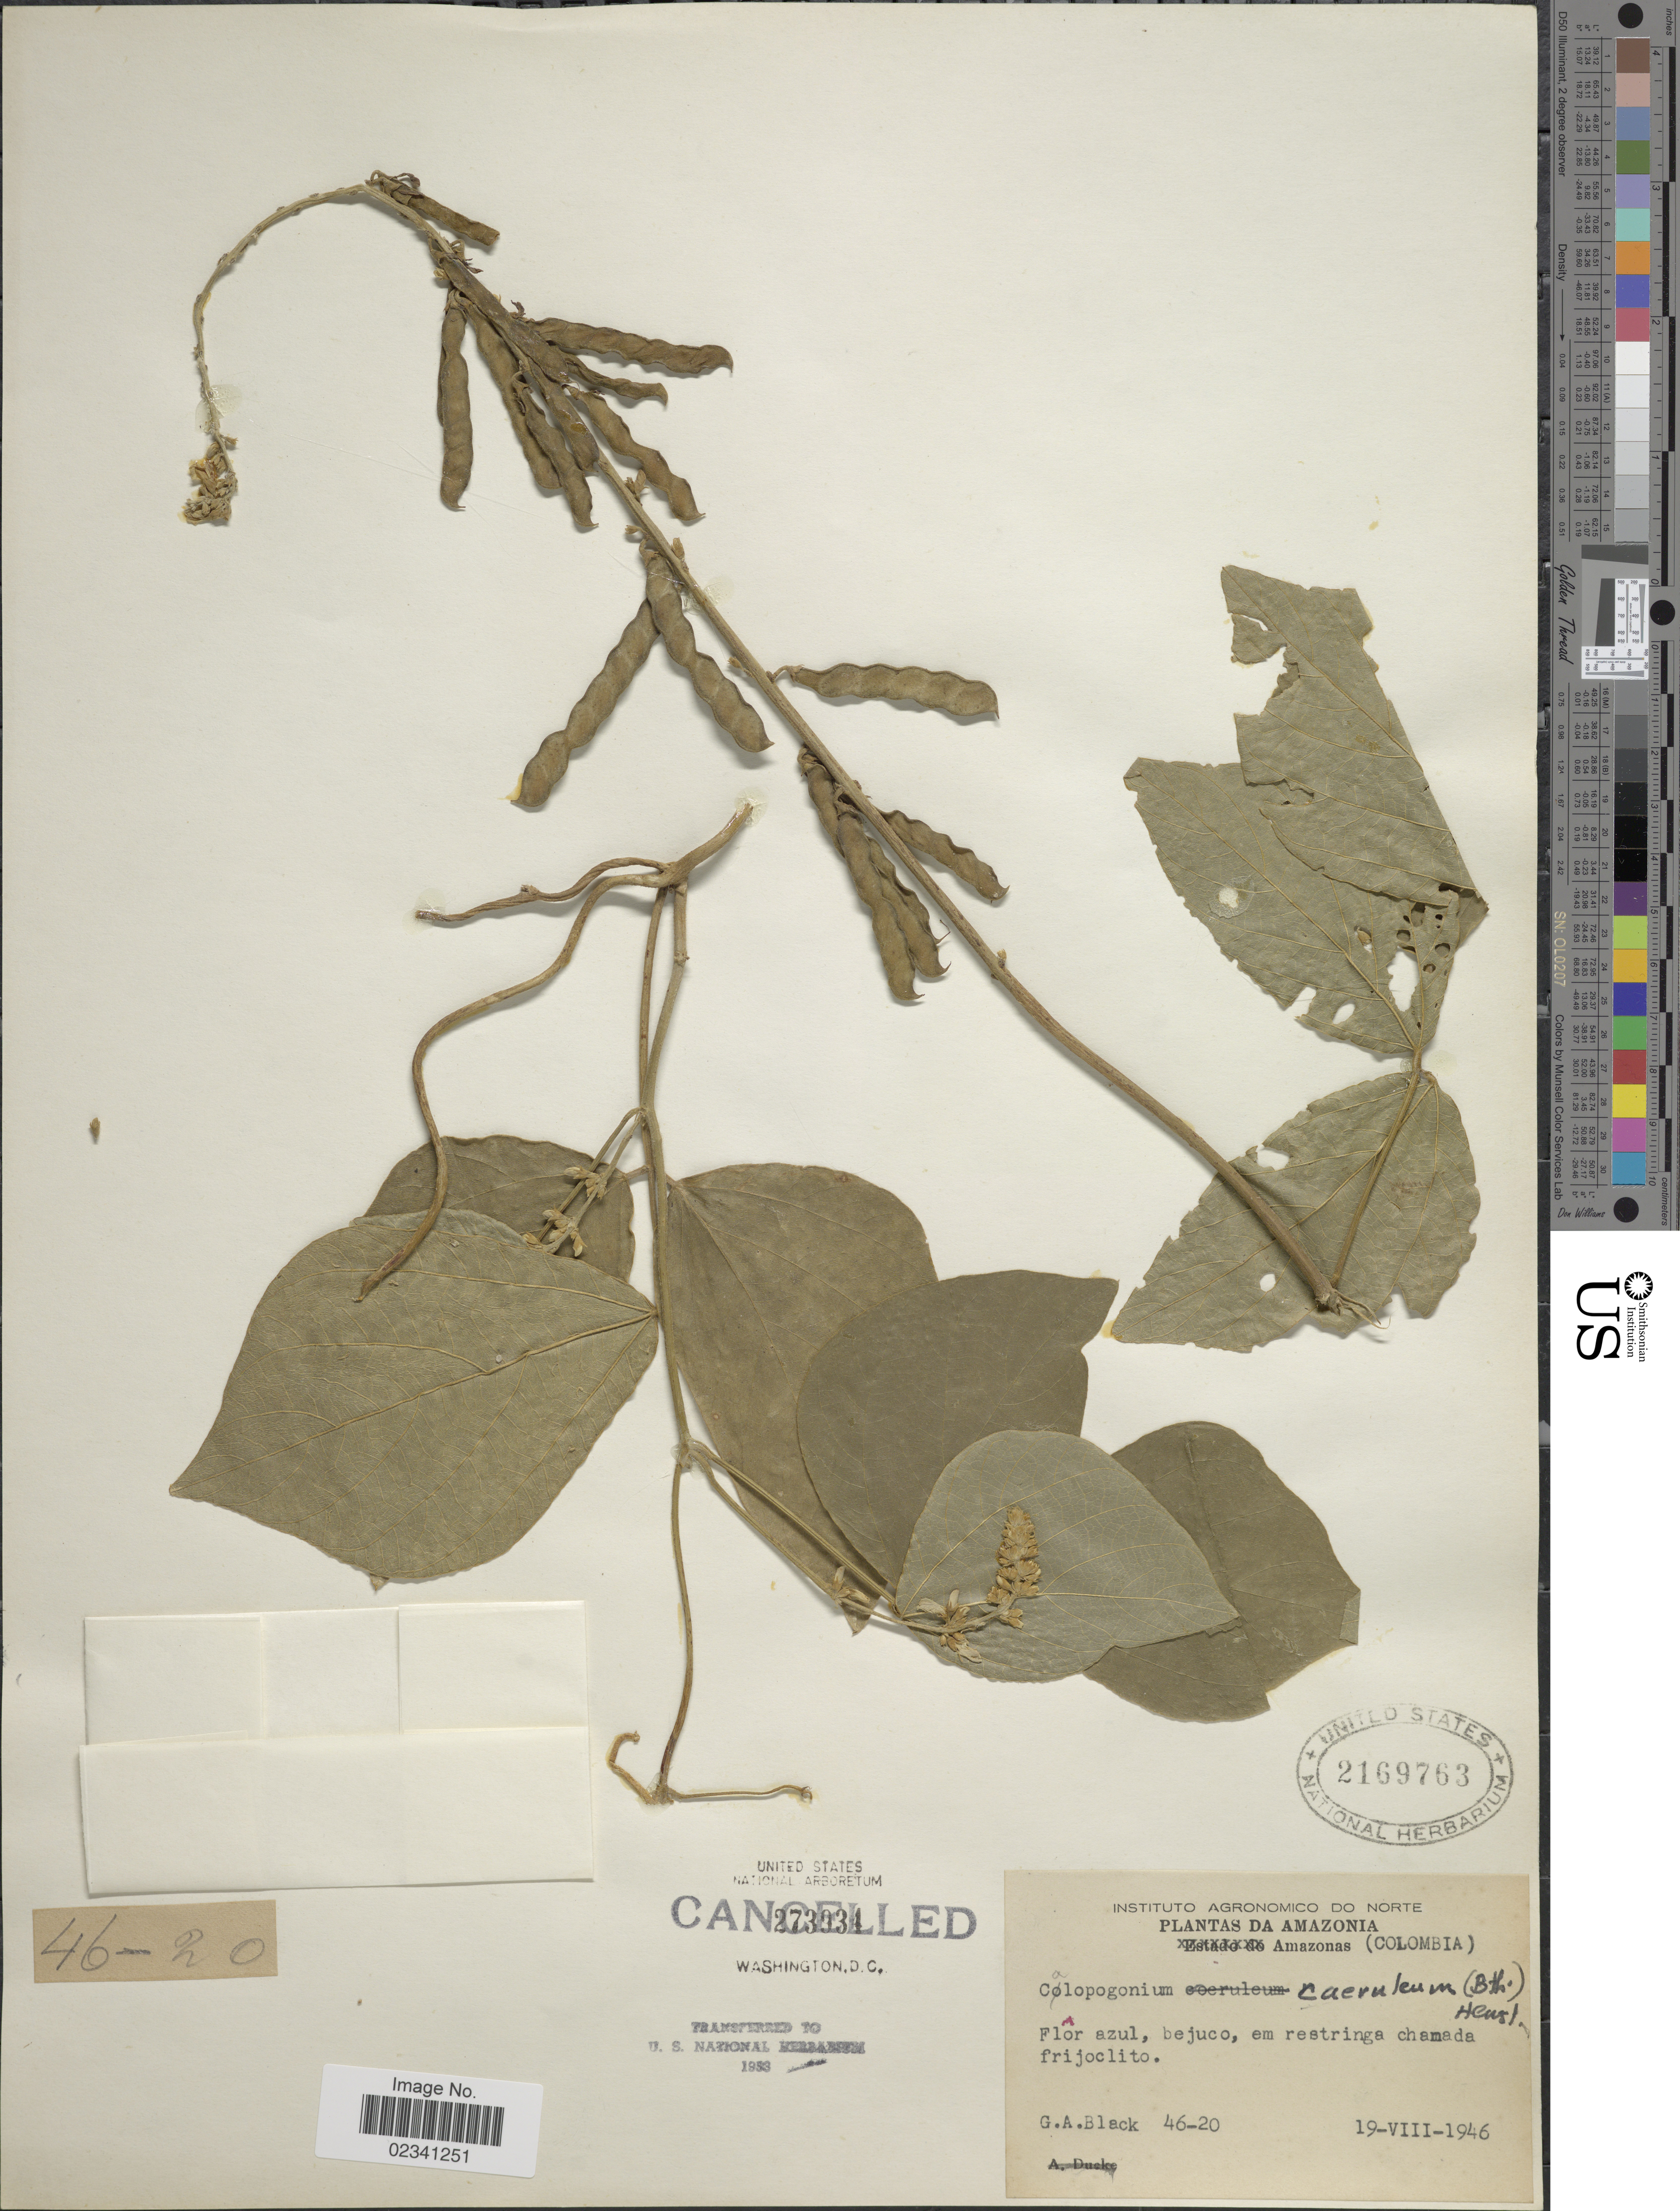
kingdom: Plantae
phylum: Tracheophyta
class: Magnoliopsida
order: Fabales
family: Fabaceae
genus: Calopogonium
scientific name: Calopogonium caeruleum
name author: (Benth.) C. Wright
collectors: G. A. Black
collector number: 46-20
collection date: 1946-08-19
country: Colombia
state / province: Amazônas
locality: Da Amazonia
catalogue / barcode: US 2169763